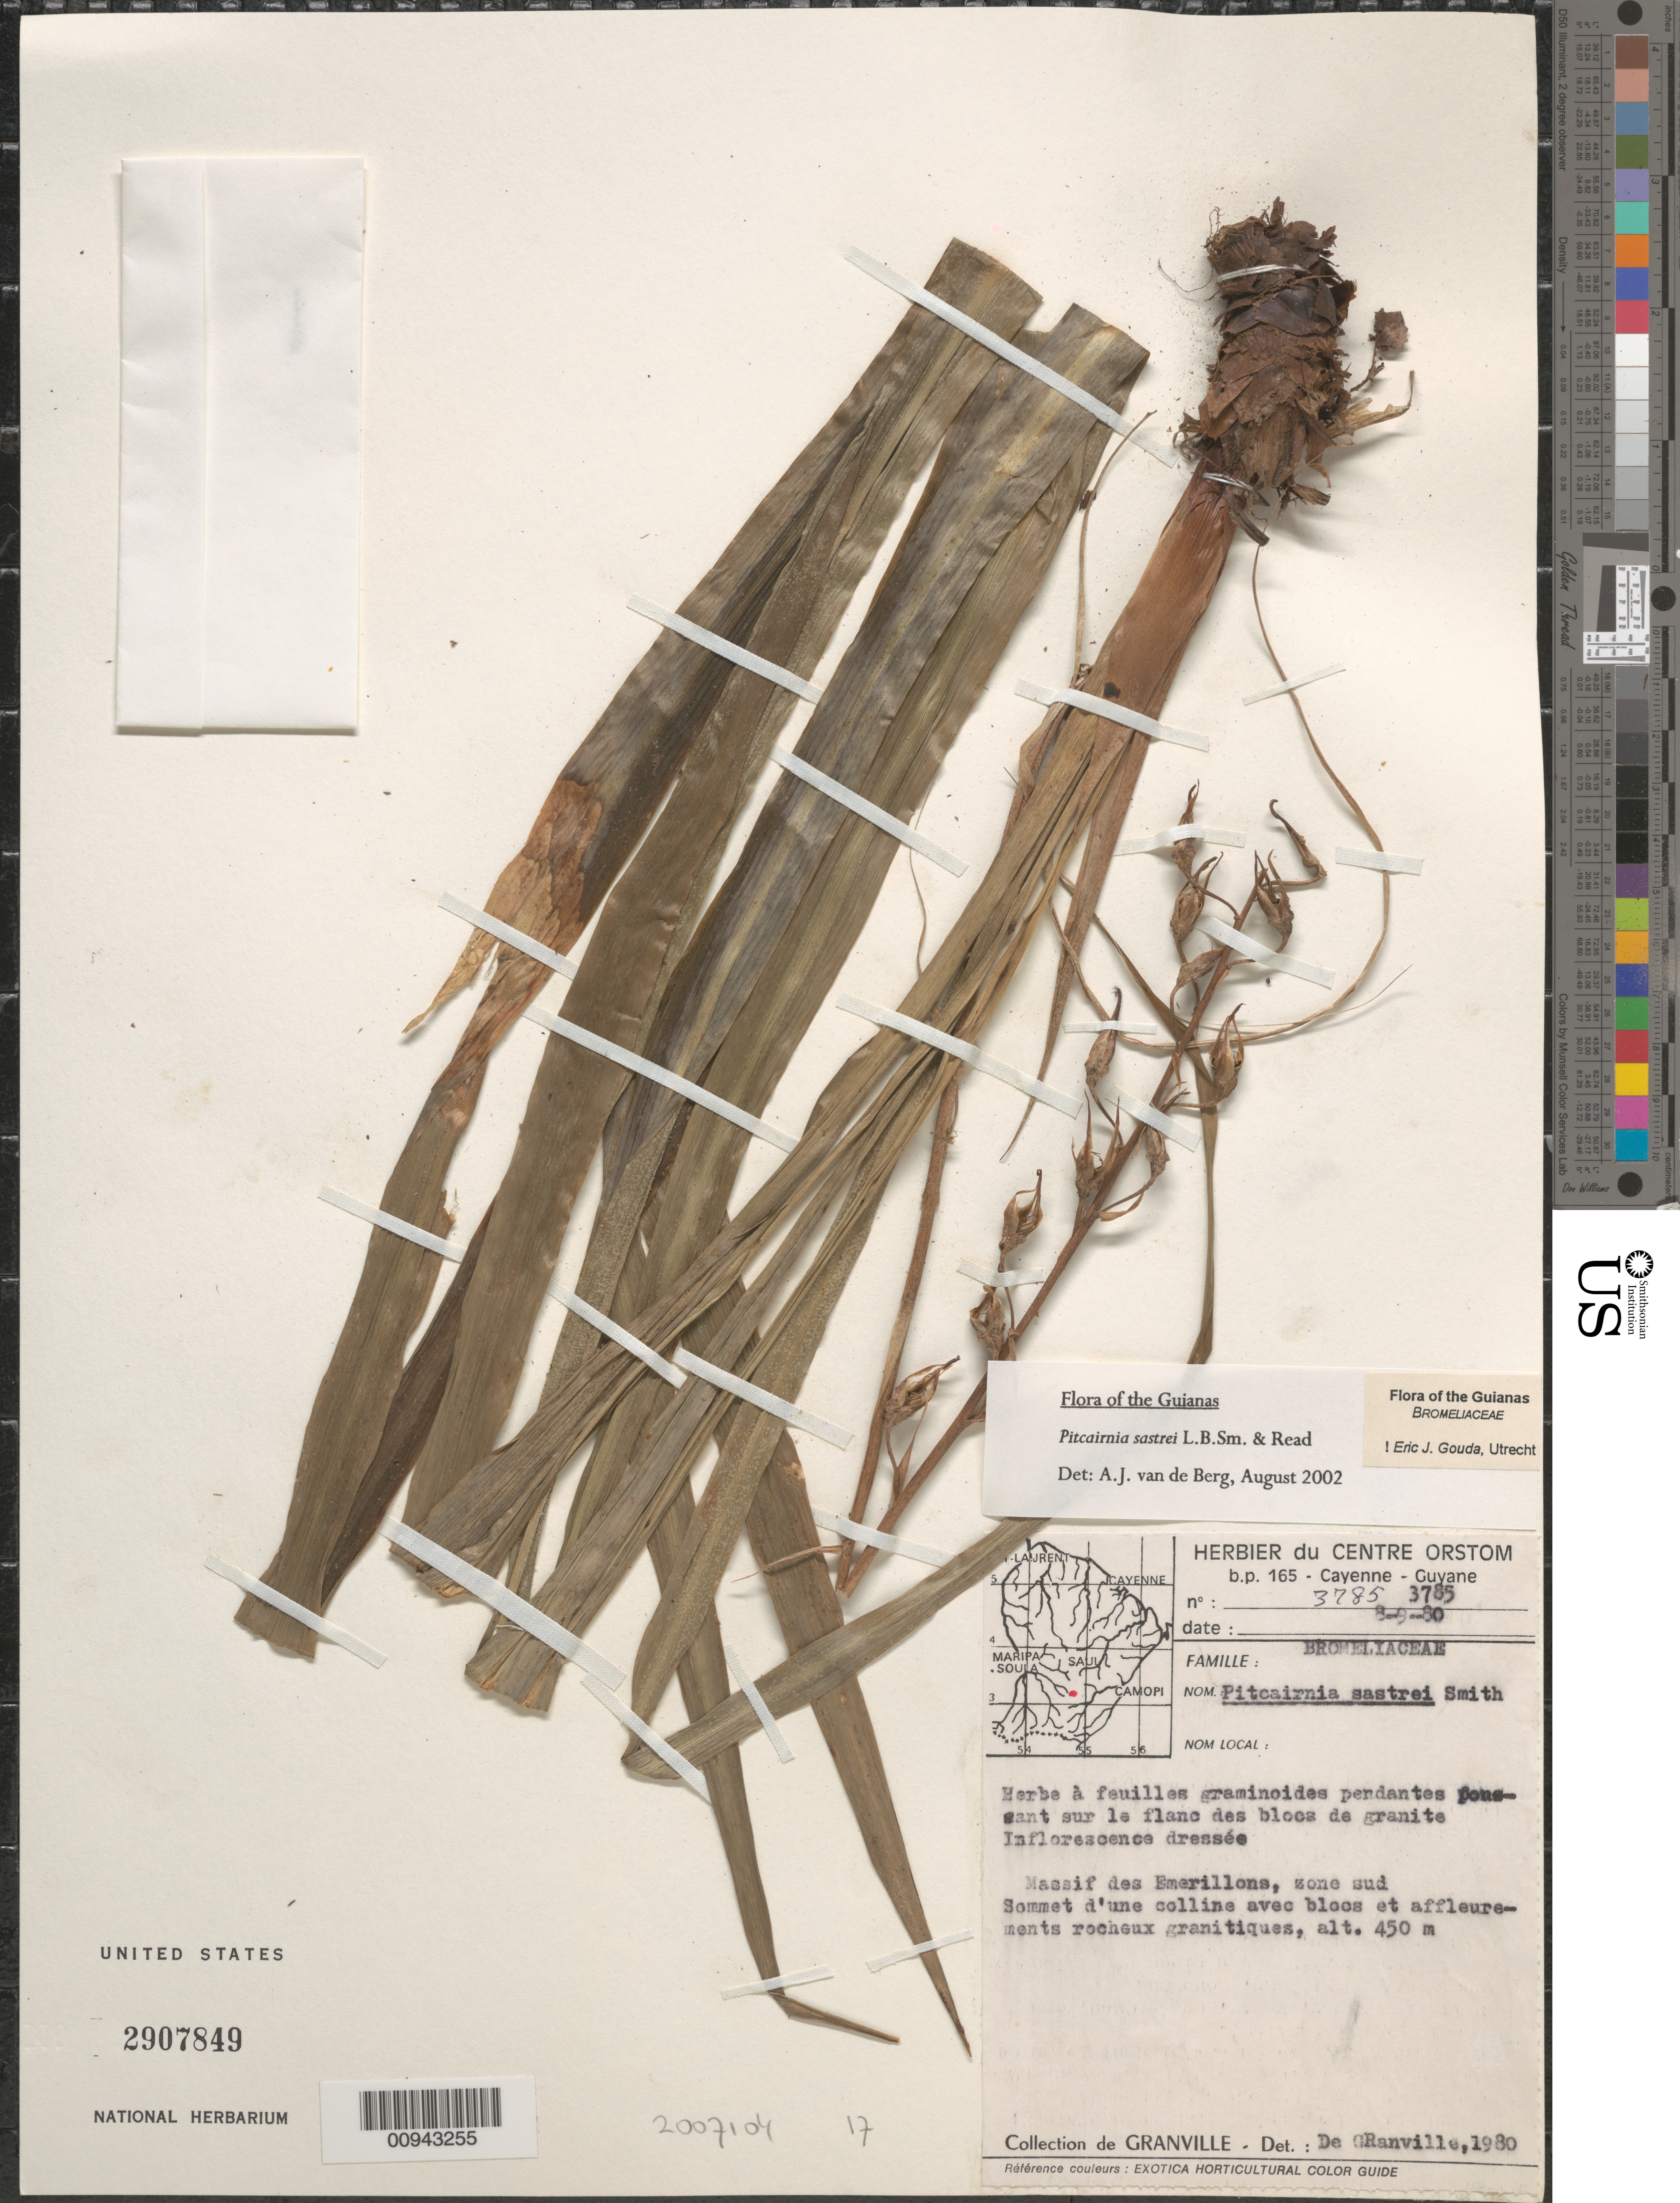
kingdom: Plantae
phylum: Tracheophyta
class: Liliopsida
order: Poales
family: Bromeliaceae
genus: Pitcairnia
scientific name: Pitcairnia sastrei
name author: L.B. Sm. & Read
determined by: Gouda, E. J.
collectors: J.-J. de Granville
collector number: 3785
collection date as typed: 8-Sep-80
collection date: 1980-09-08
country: French Guiana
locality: Émerillon Massif, zone sud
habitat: Sommet d'une collline avec blocs et afflerements rocheux granitiques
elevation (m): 450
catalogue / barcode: US 2907849